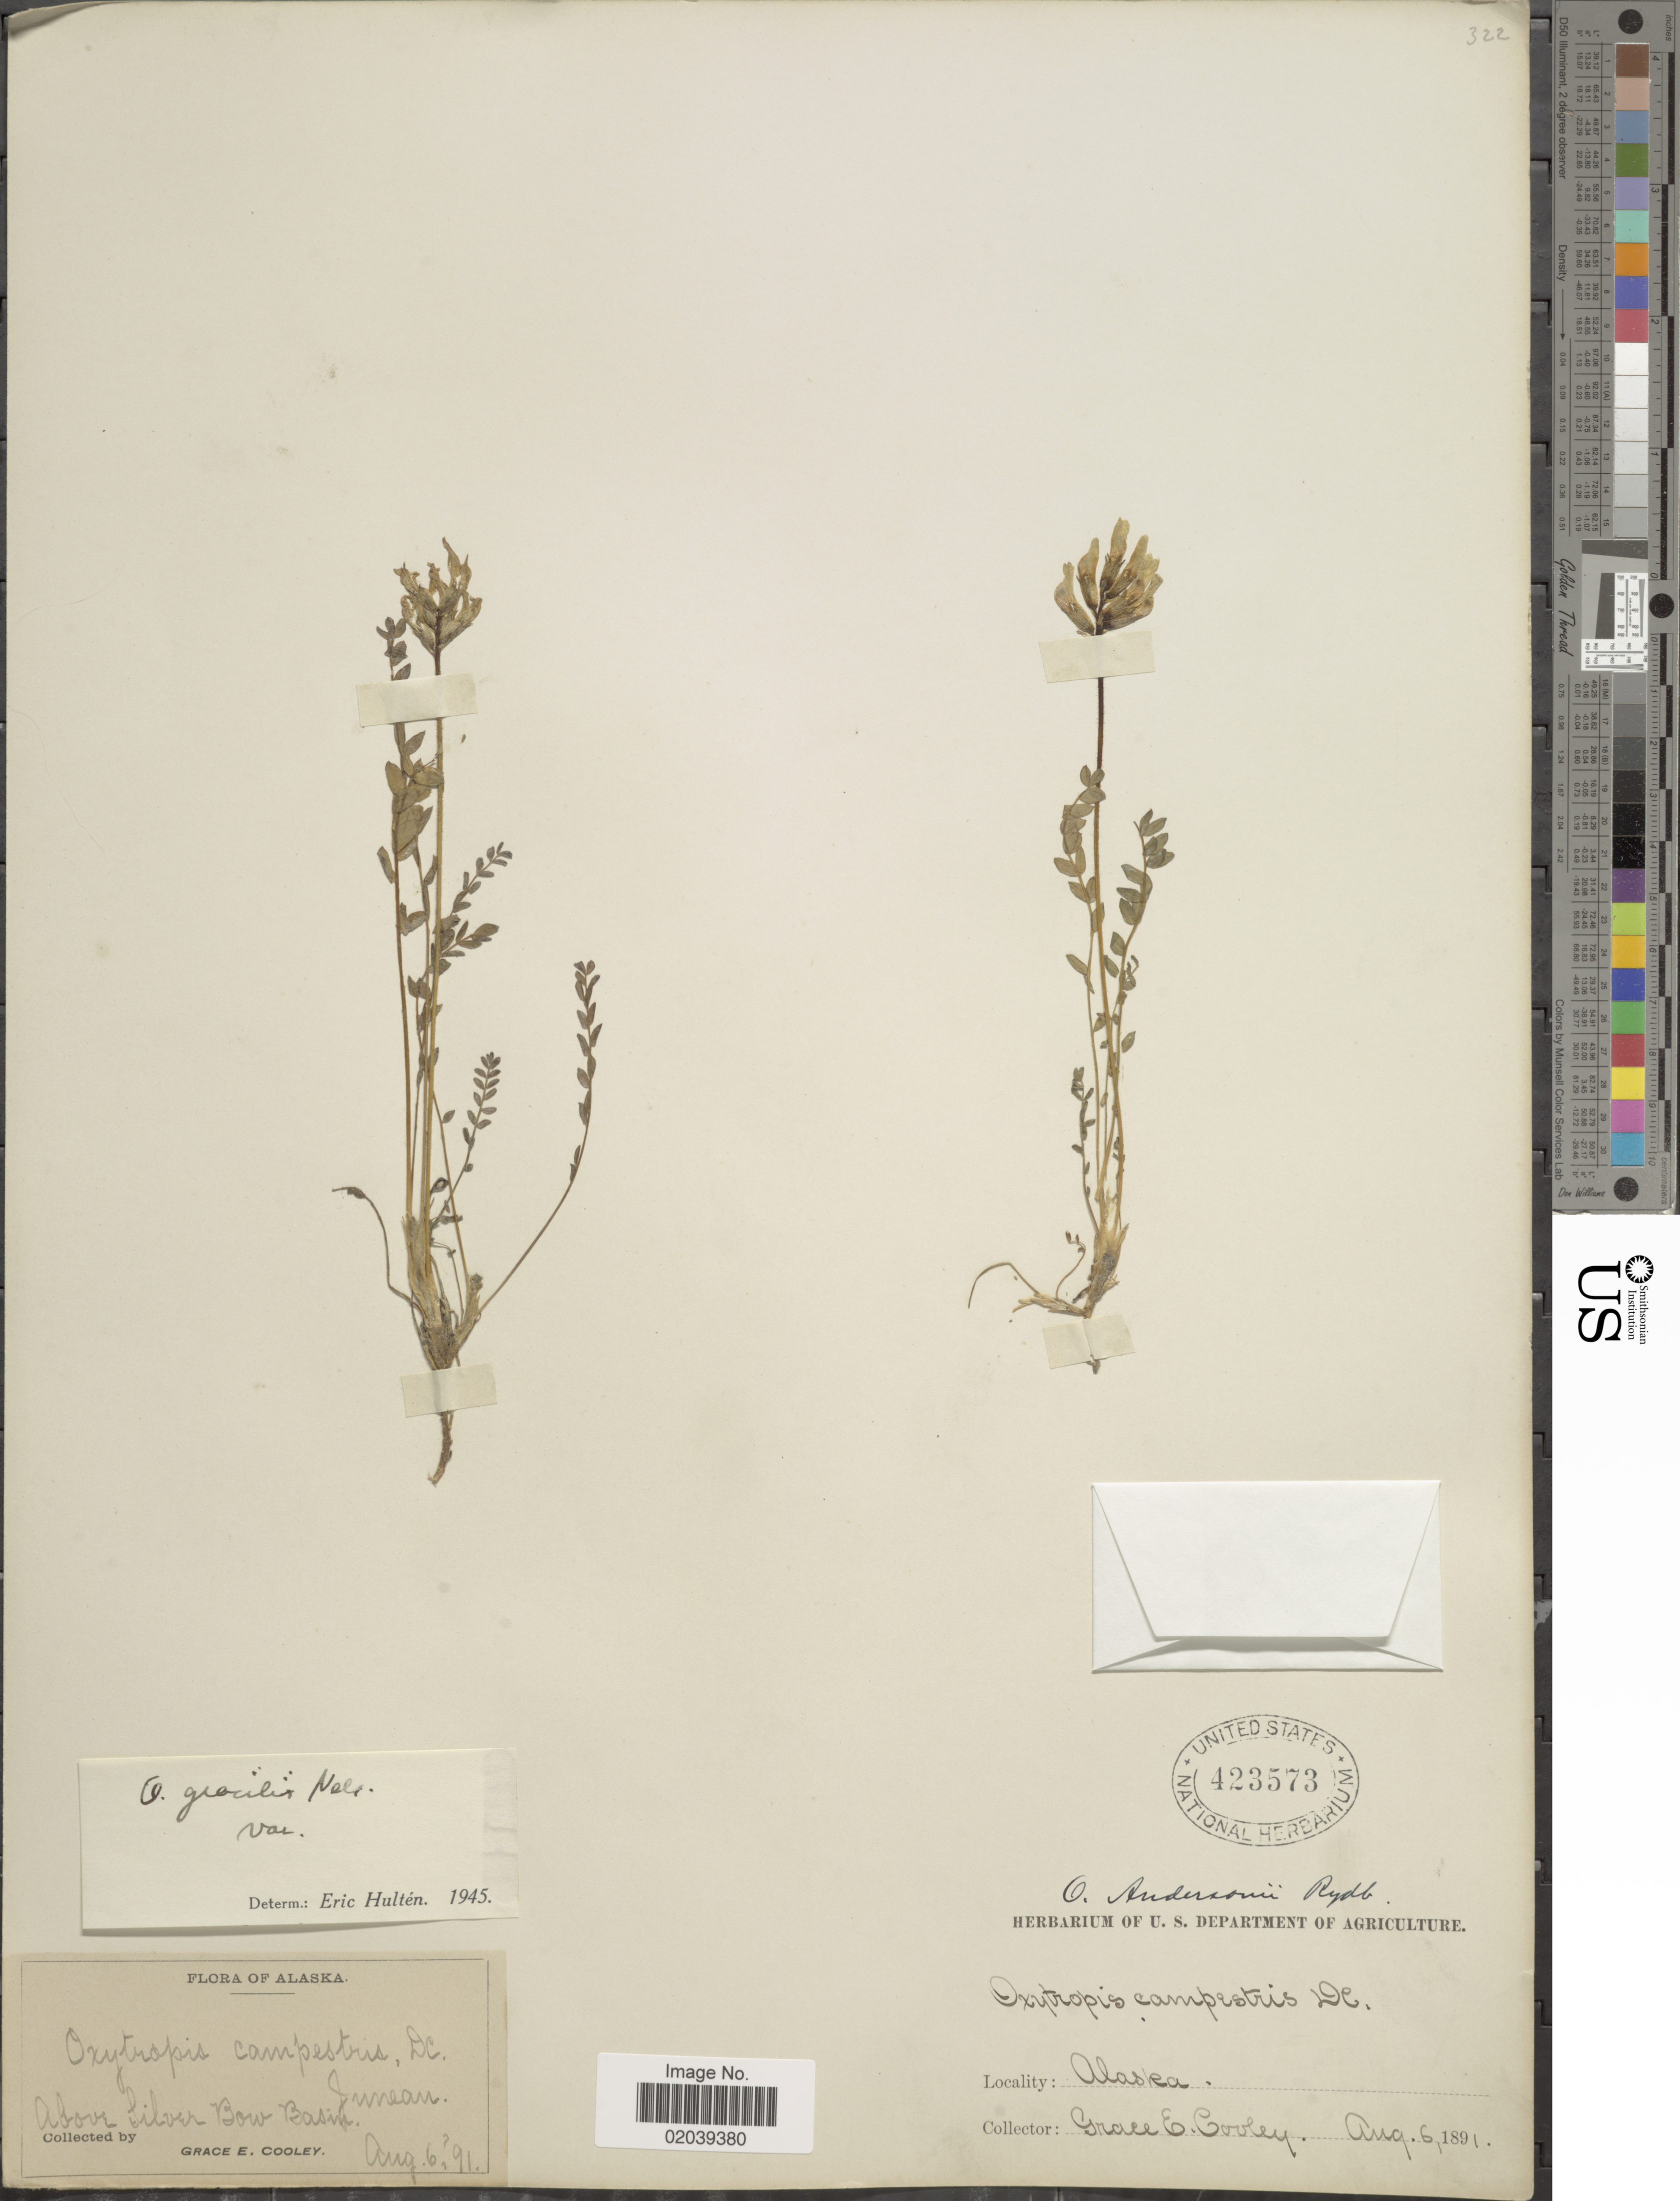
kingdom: Plantae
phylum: Tracheophyta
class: Magnoliopsida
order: Fabales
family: Fabaceae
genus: Oxytropis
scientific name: Oxytropis campestris var. gracilis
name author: (A. Nelson) Barneby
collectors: G. E. Cooley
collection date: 1891-08-06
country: United States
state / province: Alaska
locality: Above Silver Bow Basin. Juneau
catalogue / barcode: US 423573